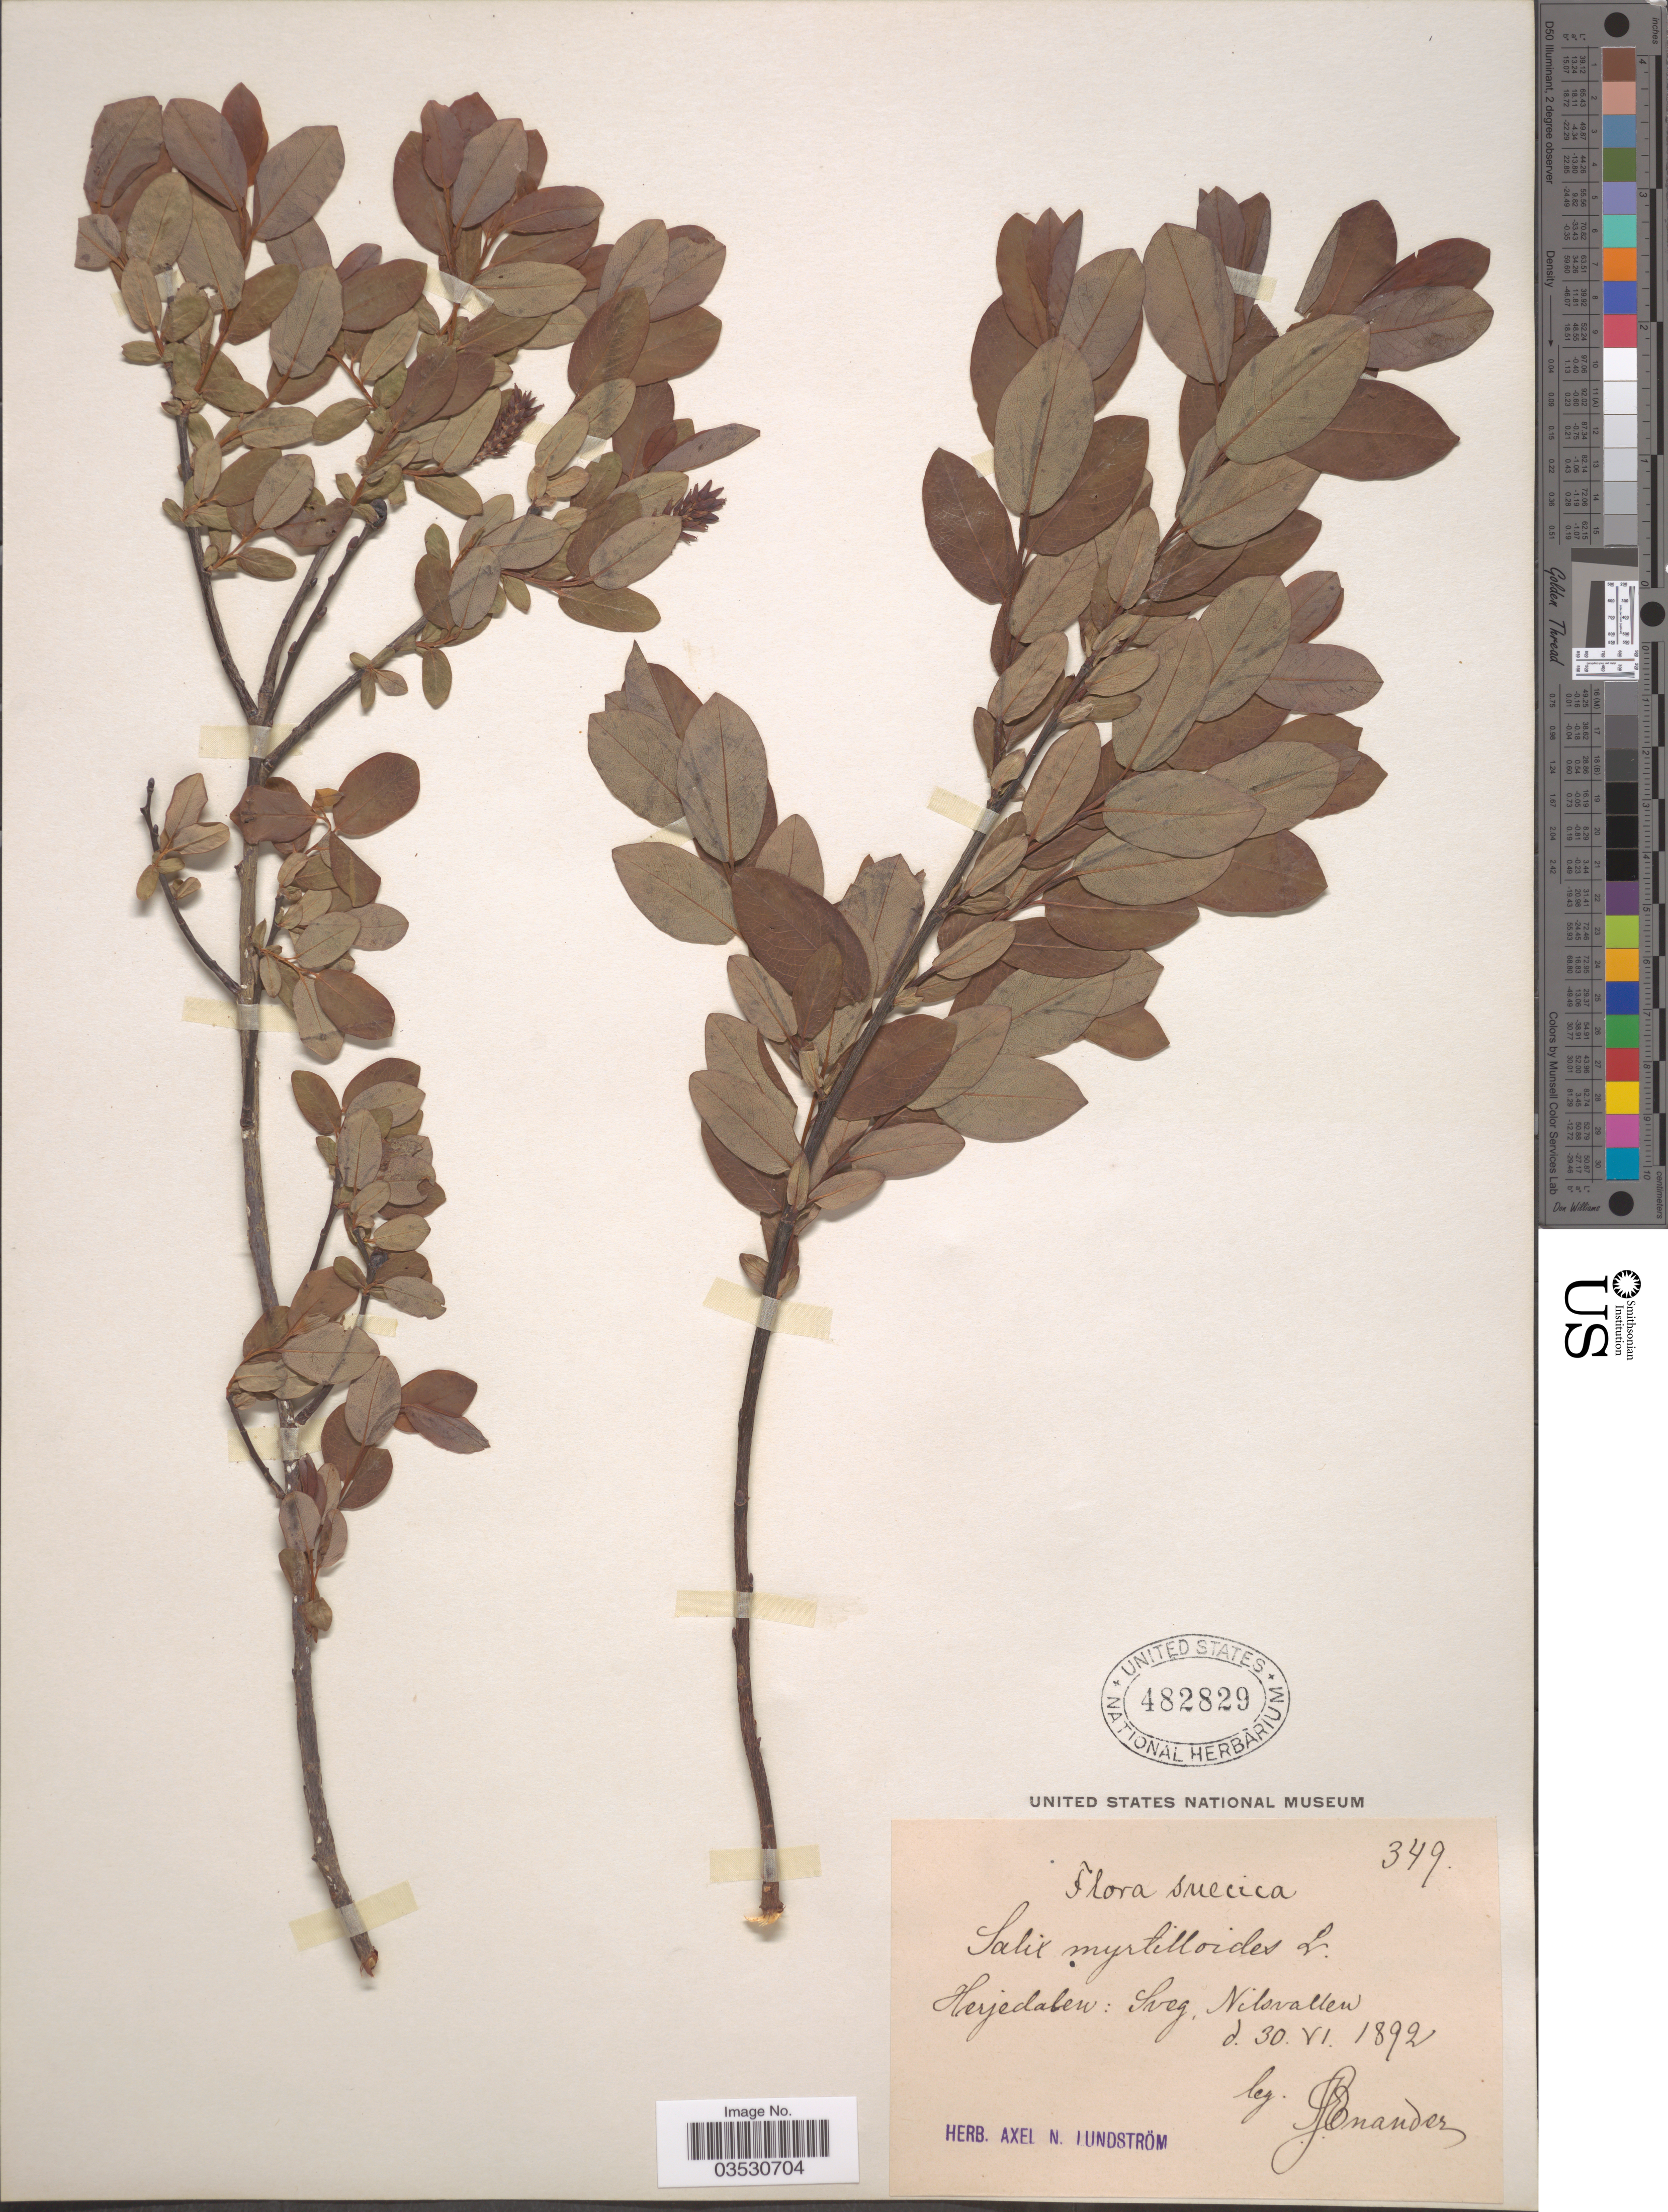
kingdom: Plantae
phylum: Tracheophyta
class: Magnoliopsida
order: Malpighiales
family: Salicaceae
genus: Salix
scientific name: Salix myrtilloides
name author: L.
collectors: S. Enander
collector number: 349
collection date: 1892-06-30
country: Sweden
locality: Suecica. Herjedalen: Sveg, Nilsvallen.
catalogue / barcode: US 482829